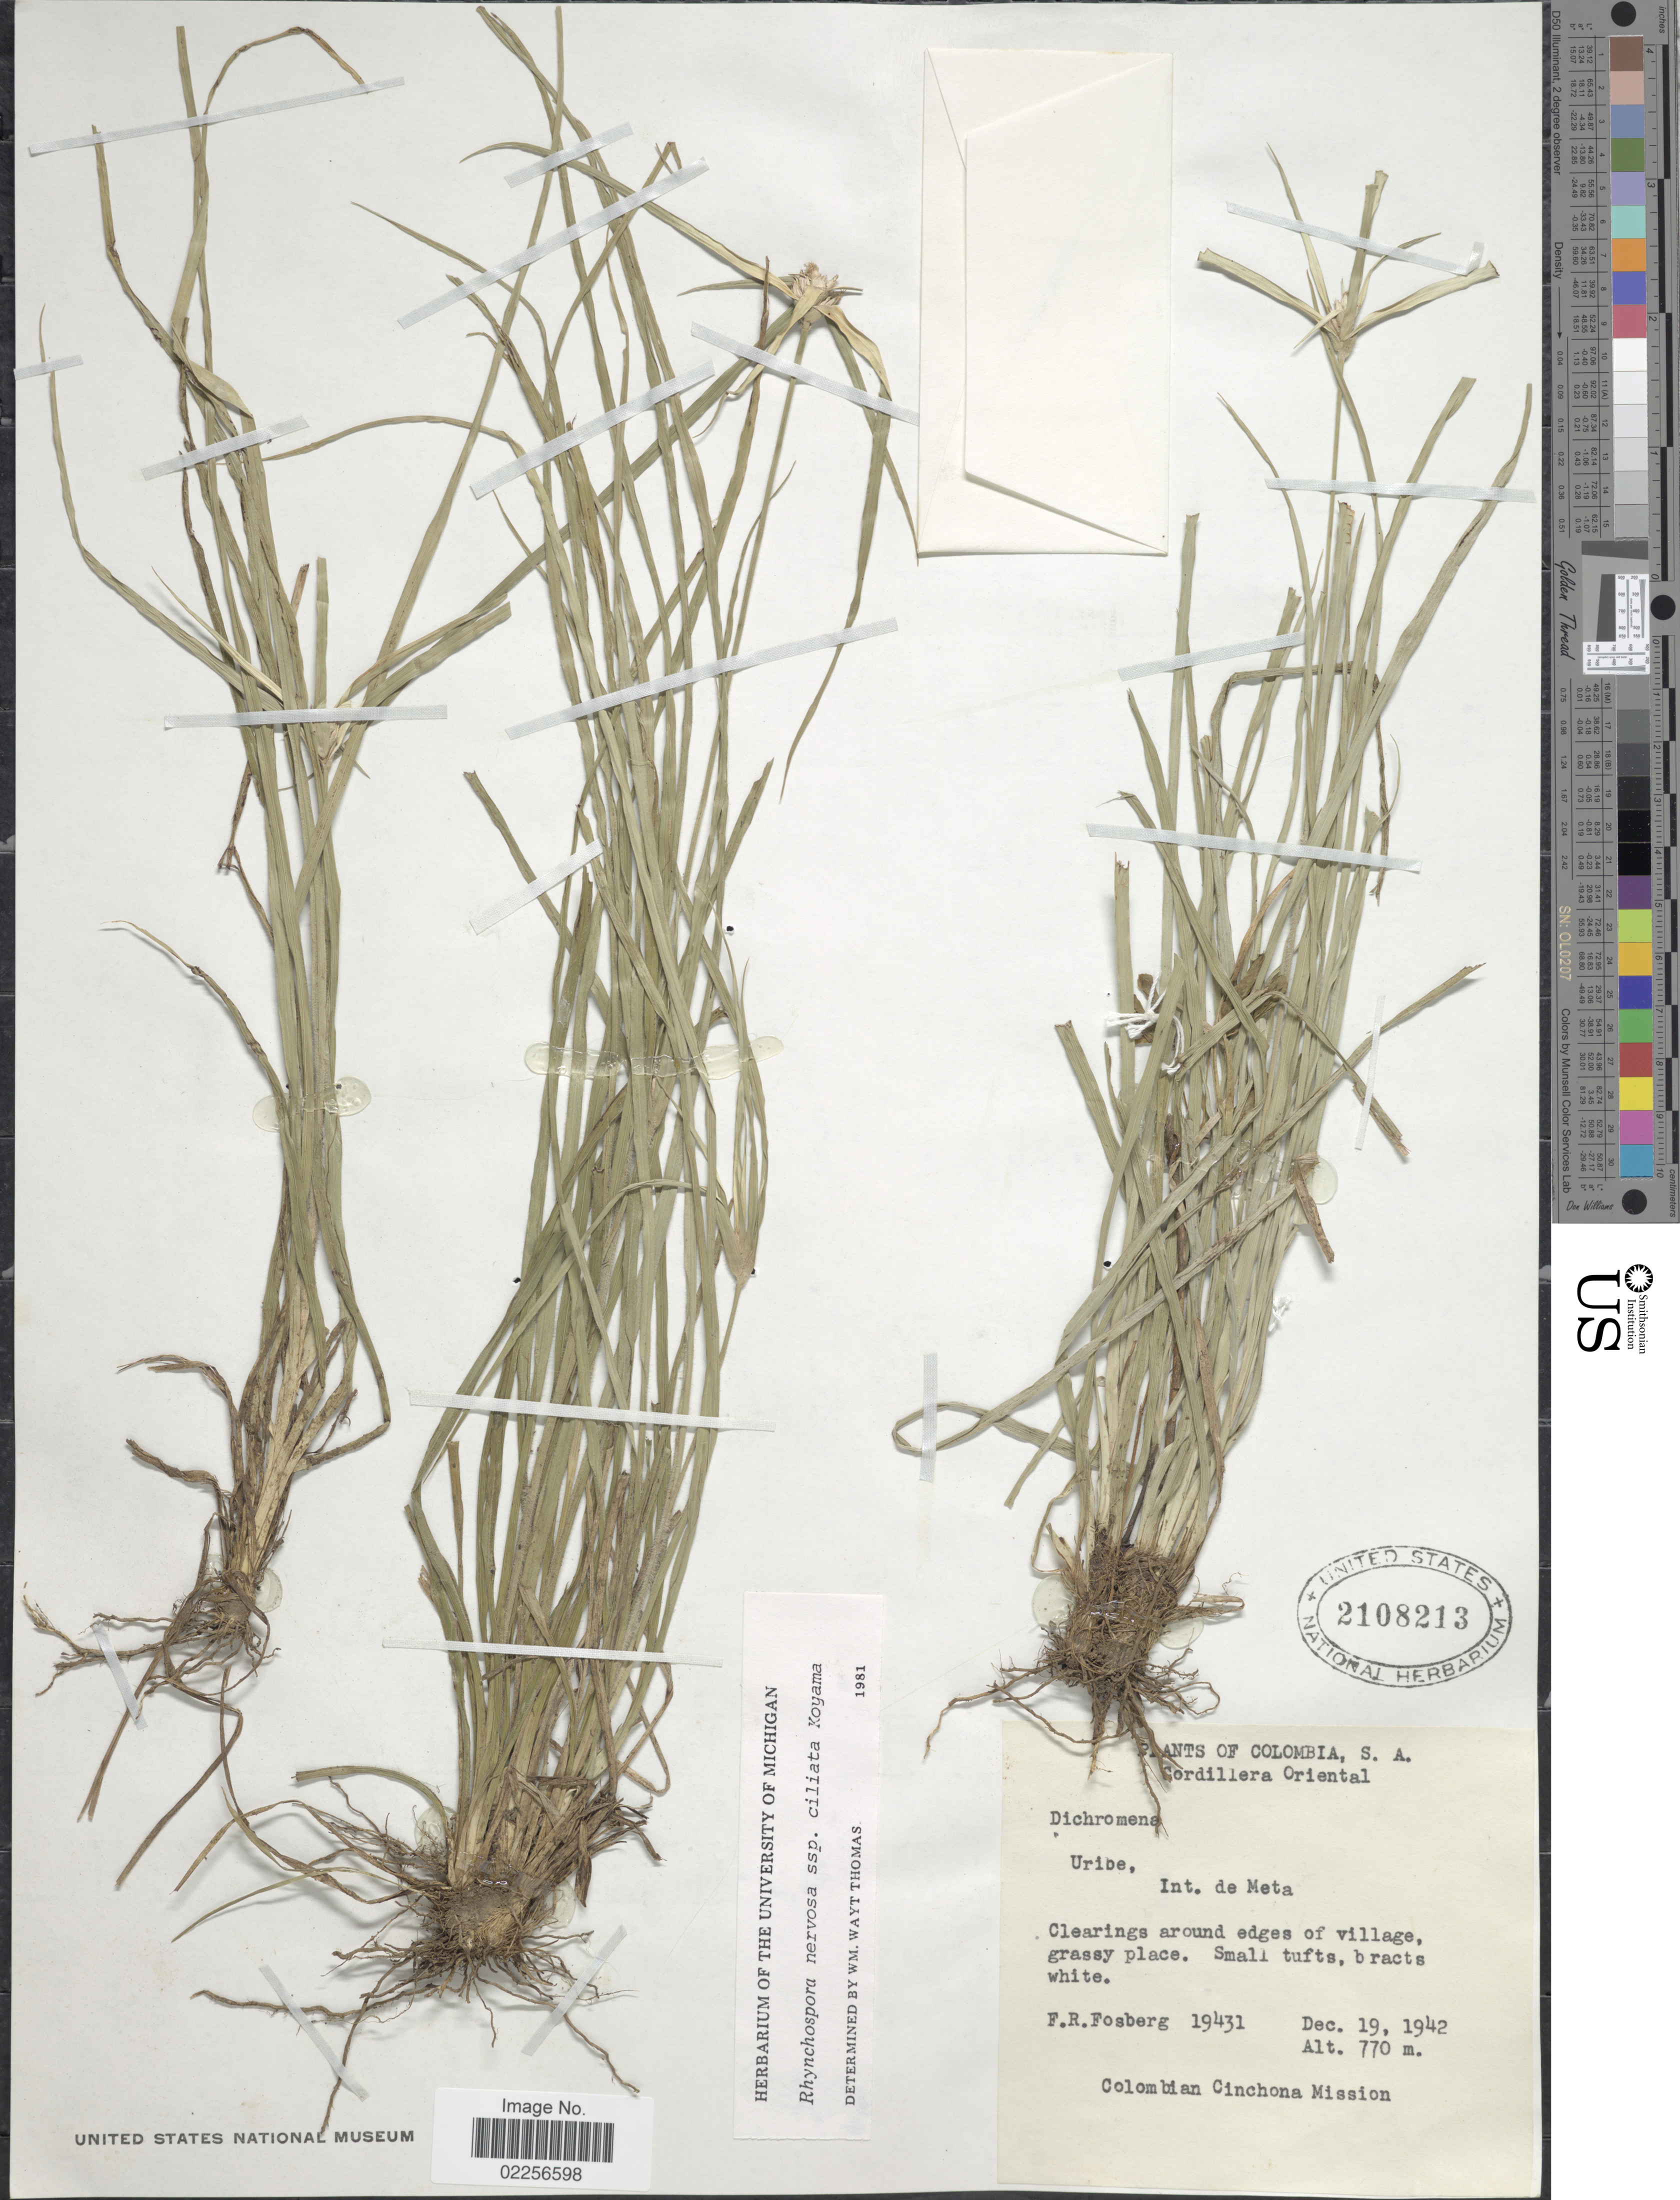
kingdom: Plantae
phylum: Tracheophyta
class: Liliopsida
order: Poales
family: Cyperaceae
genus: Rhynchospora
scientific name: Rhynchospora ciliata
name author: (G. Mey.) Kük.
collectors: F. R. Fosberg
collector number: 19431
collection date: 1942-12-19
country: Colombia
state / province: Meta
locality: Cordillera Oriental, Uribe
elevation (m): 770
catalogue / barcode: US 2108213